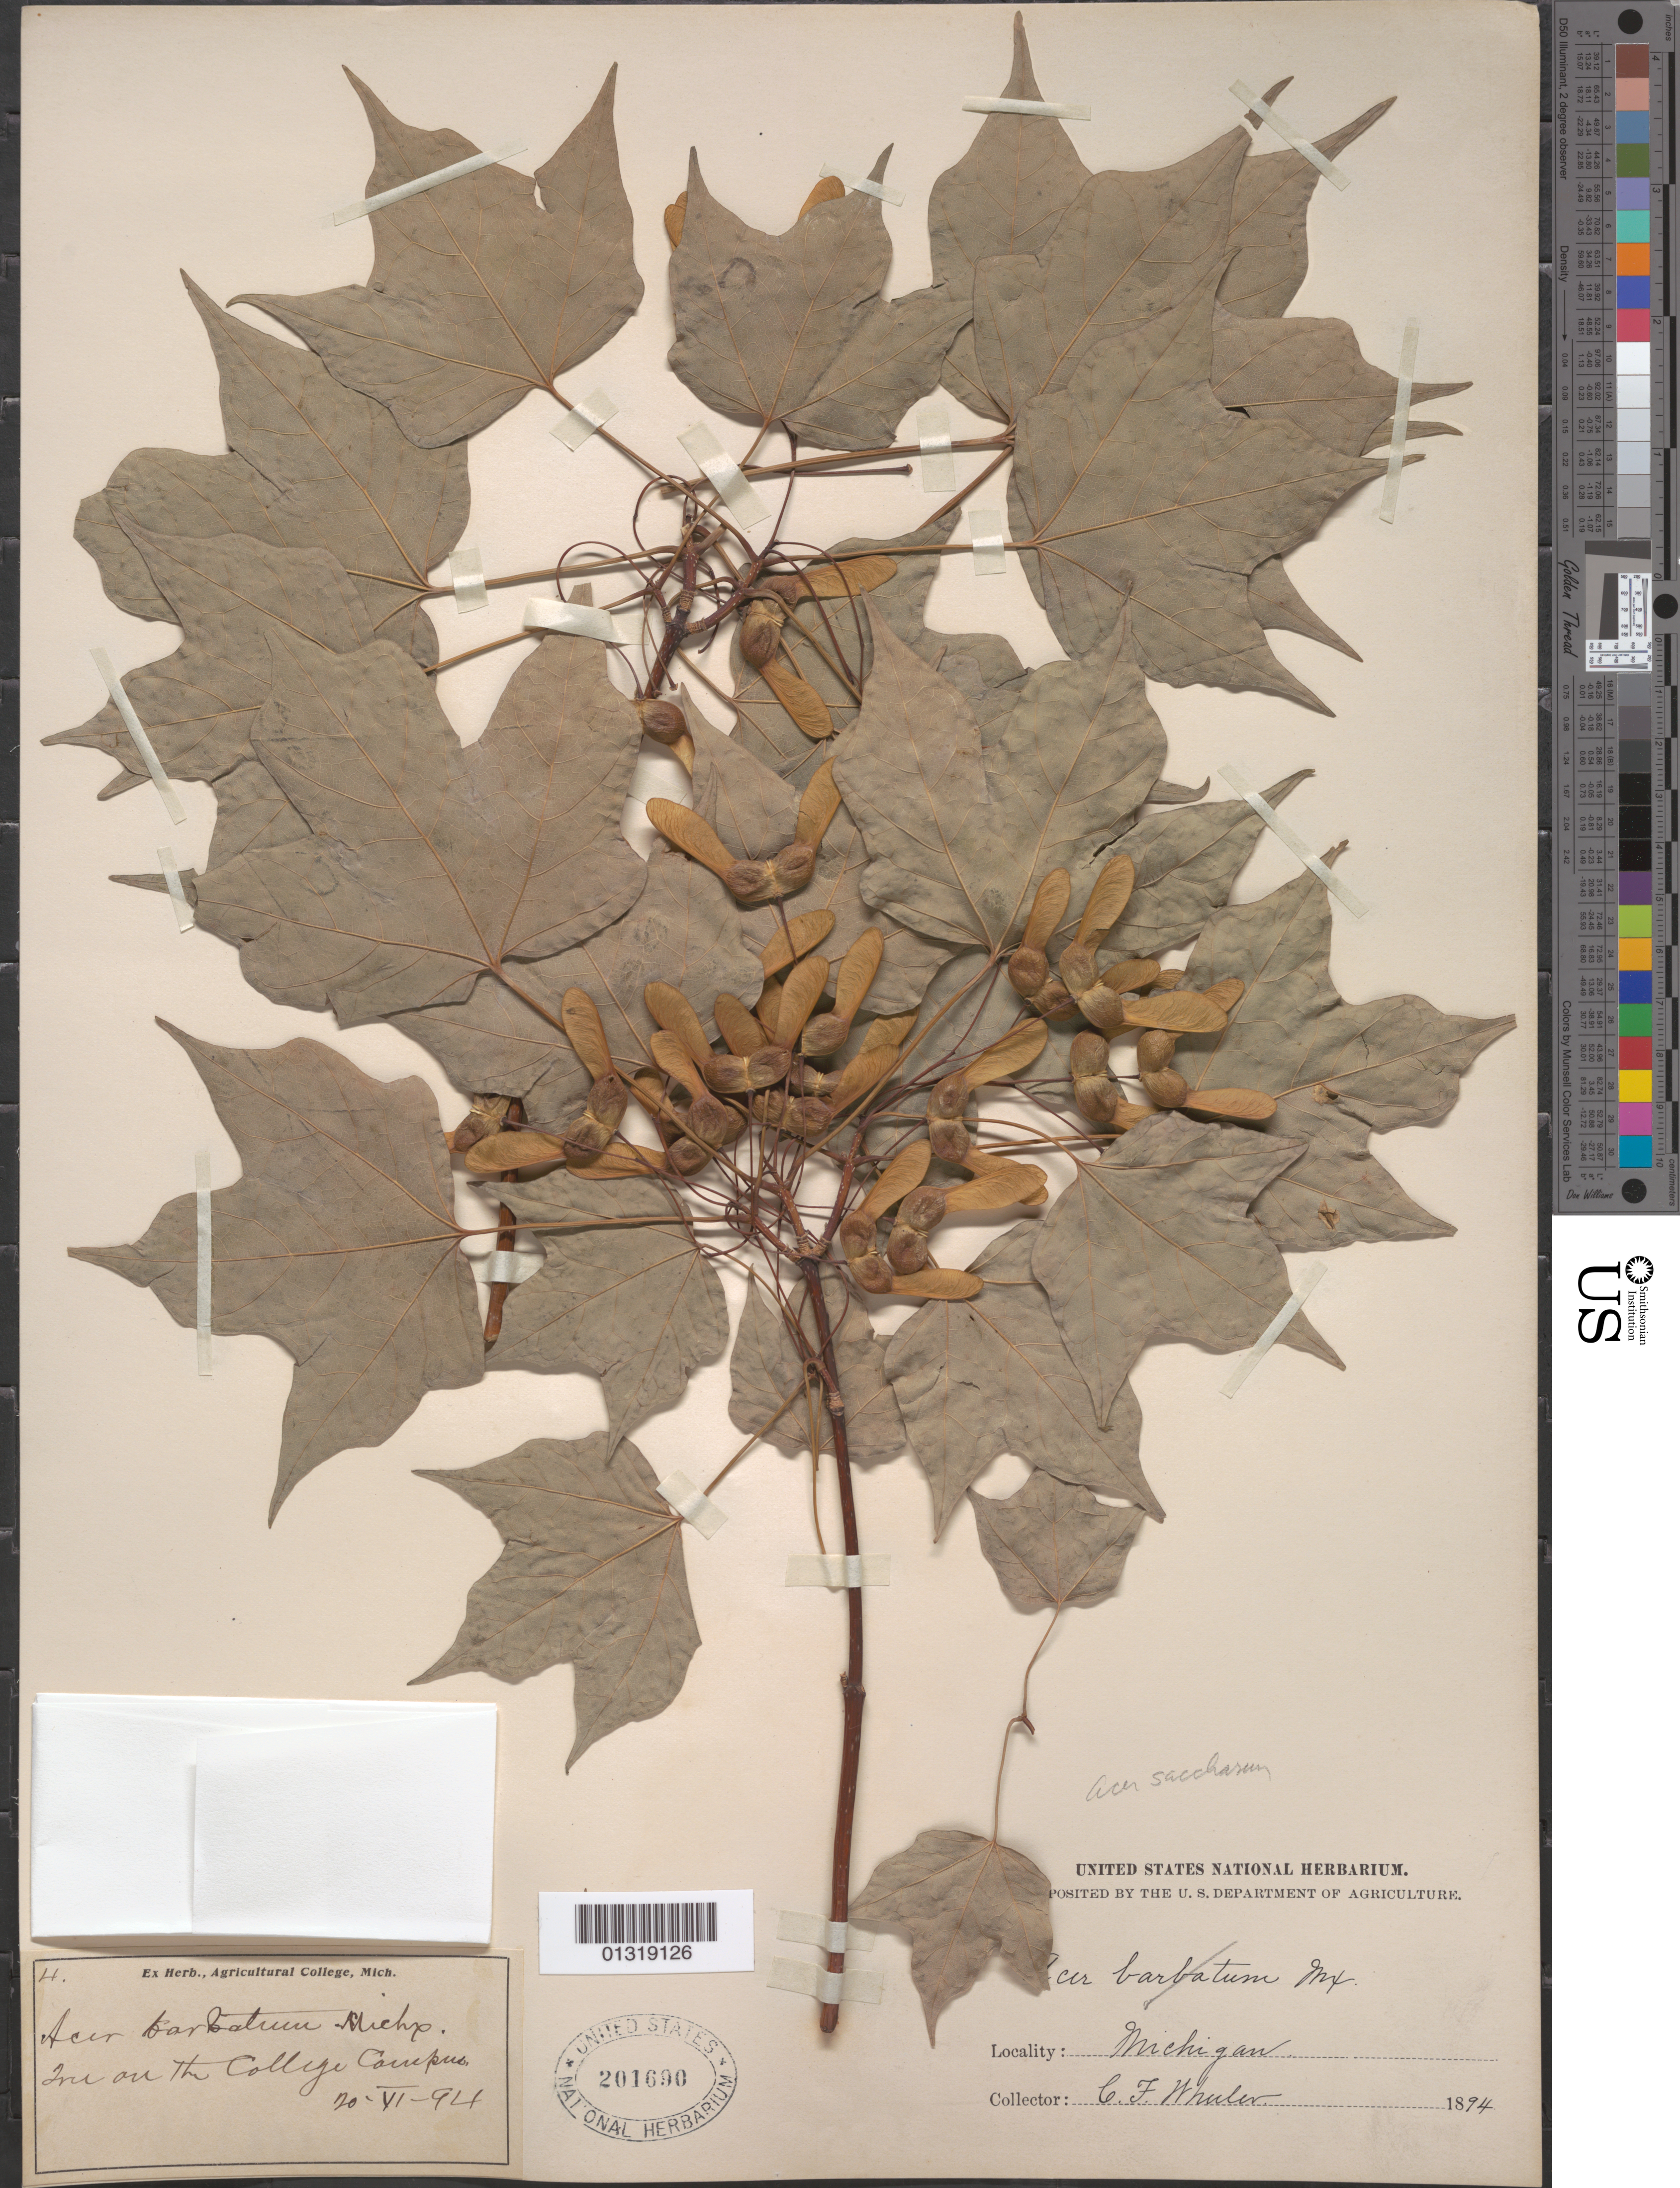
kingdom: Plantae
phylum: Tracheophyta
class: Magnoliopsida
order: Sapindales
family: Sapindaceae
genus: Acer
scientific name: Acer saccharum subsp. skutchii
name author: (Rehder) A.E. Murray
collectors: C. Wheeler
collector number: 4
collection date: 1894-06-20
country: United States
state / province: Michigan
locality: Agricultural College [East Lansing, MI?], on college campus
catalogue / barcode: US 201690